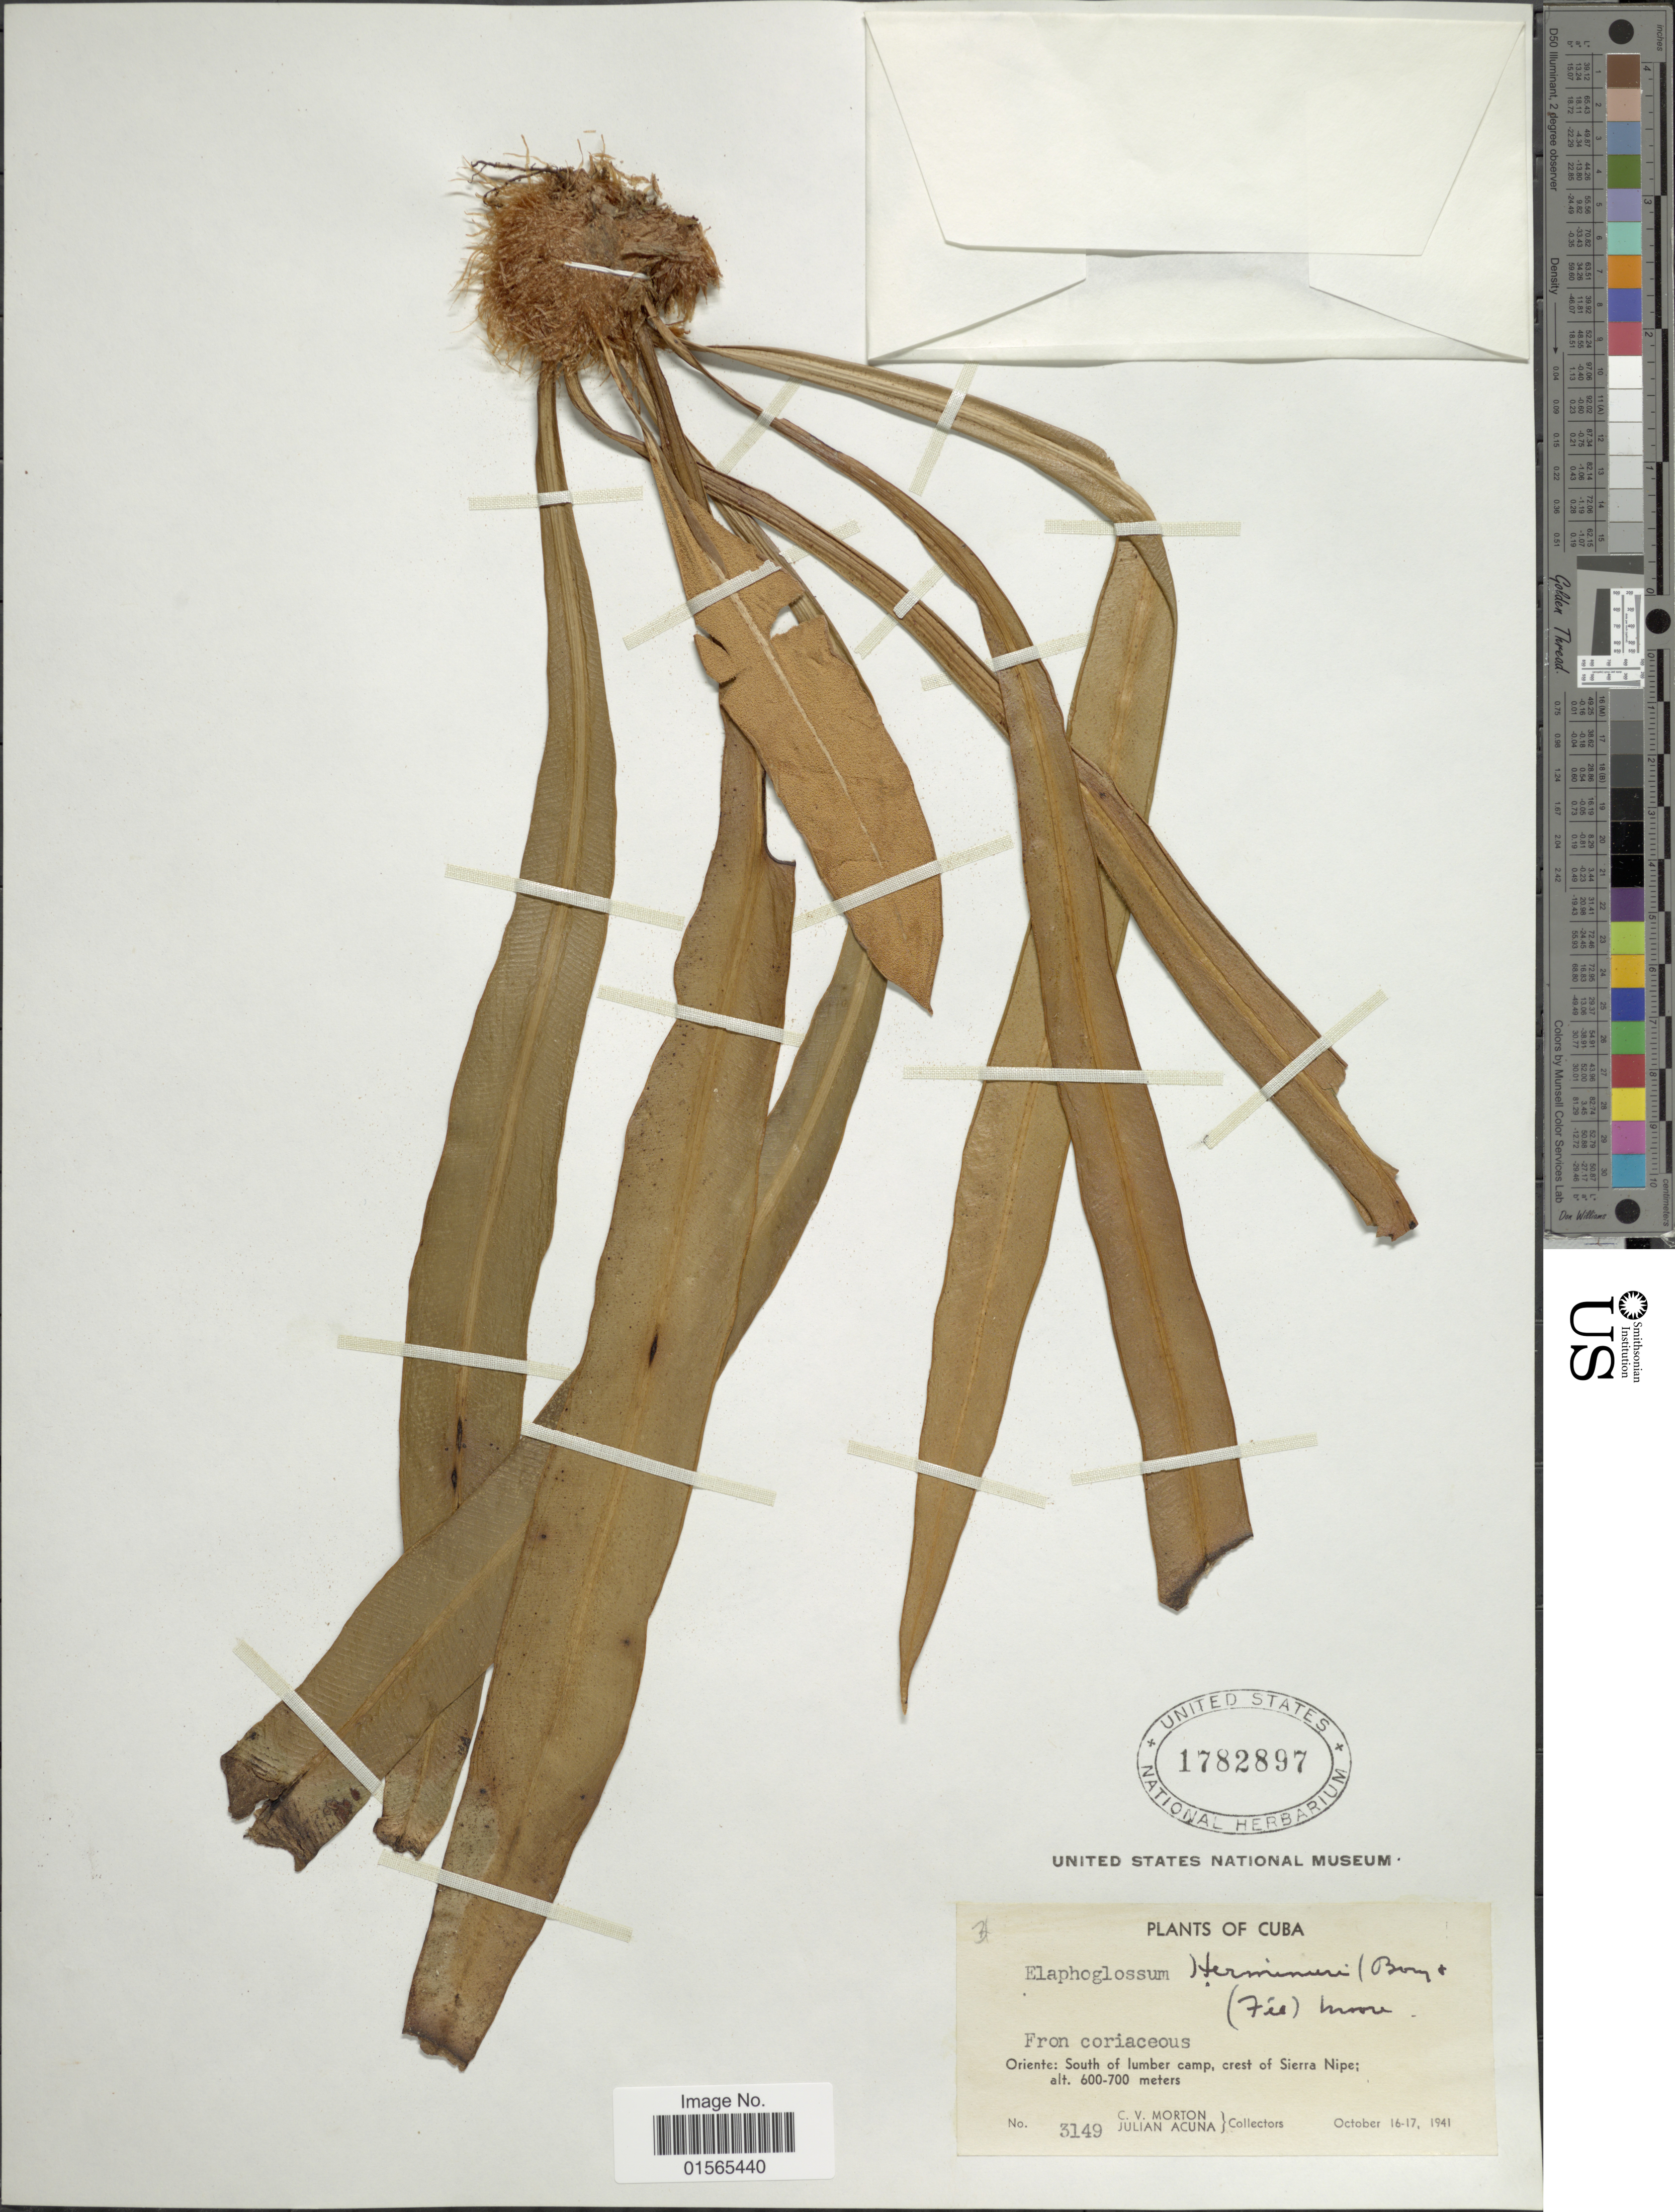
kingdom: Plantae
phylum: Tracheophyta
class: Polypodiopsida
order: Polypodiales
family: Dryopteridaceae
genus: Elaphoglossum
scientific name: Elaphoglossum herminieri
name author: (Bory & Fée) T. Moore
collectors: C. V. Morton & J. B. Acuña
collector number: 3149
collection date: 1941-10-16/1941-10-17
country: Cuba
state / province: Oriente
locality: South of lumber camp, crest of Sierra Nipe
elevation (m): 600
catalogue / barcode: US 1782897